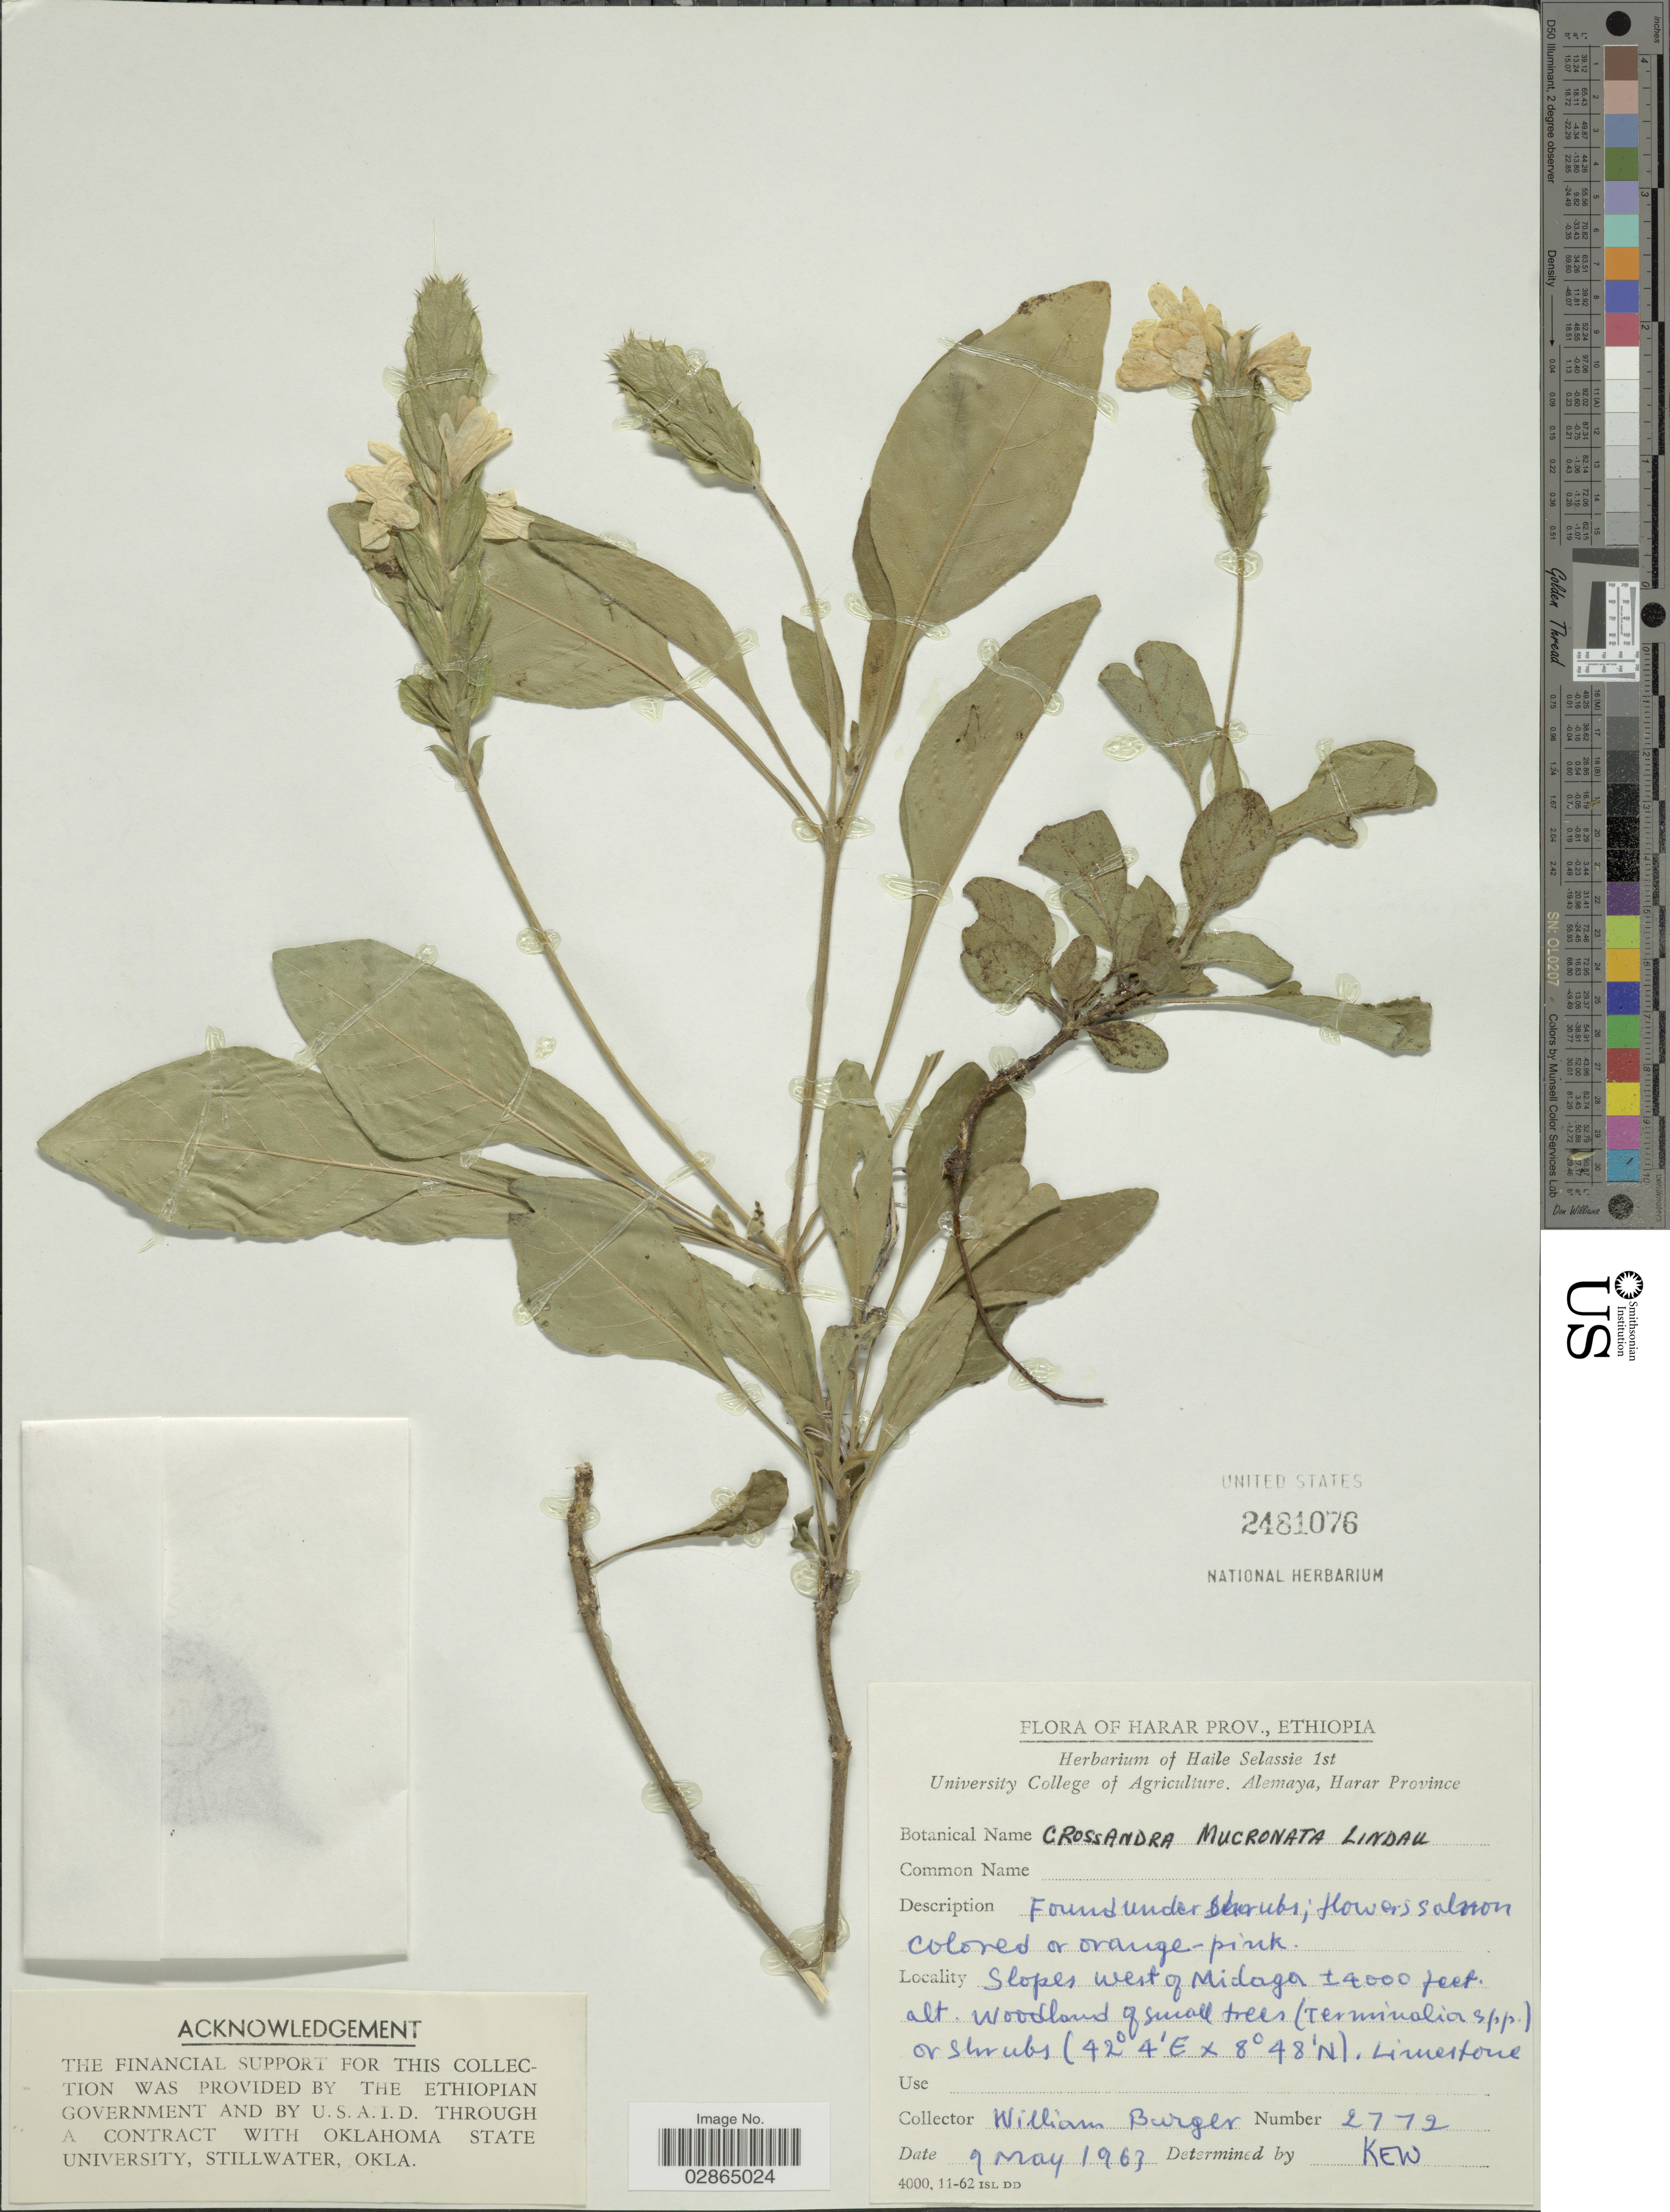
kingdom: Plantae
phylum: Tracheophyta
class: Magnoliopsida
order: Lamiales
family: Acanthaceae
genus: Crossandra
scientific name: Crossandra mucronata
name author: Lindau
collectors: W. Burger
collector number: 2772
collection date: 1963-05-09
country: Ethiopia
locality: Harar Prov. Slopes west of Midaga.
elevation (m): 1219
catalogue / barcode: US 2481076